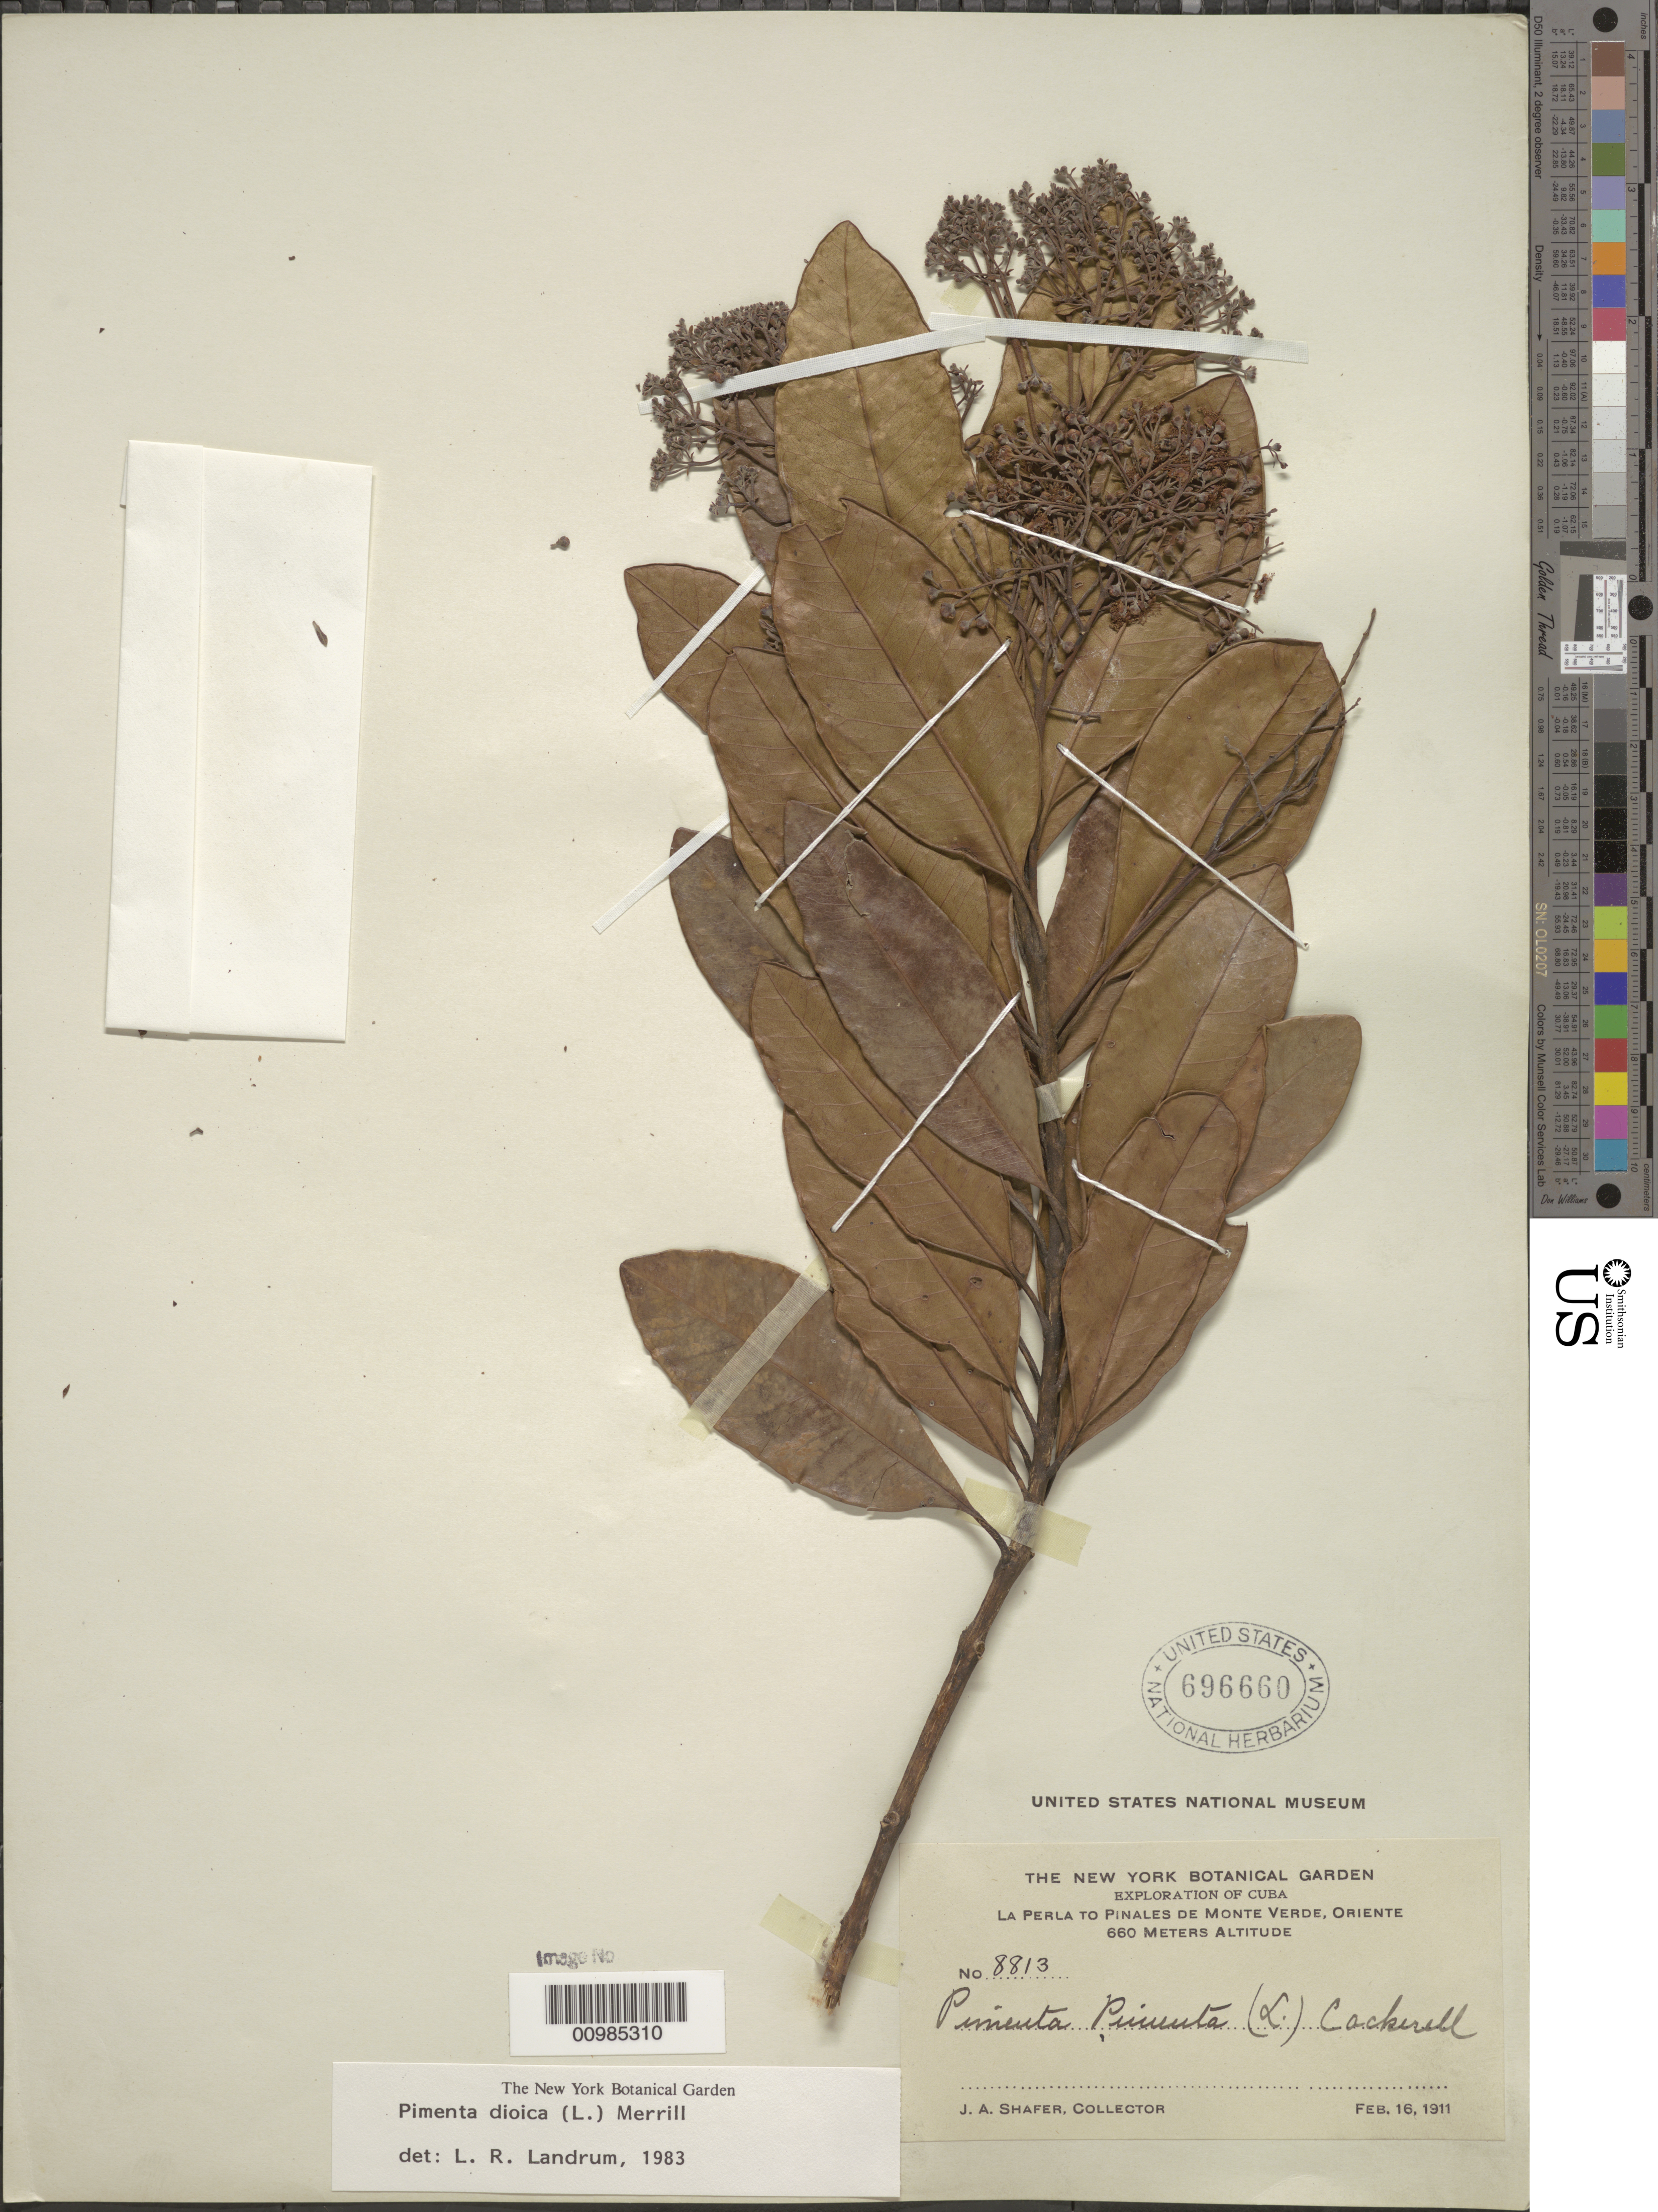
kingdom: Plantae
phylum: Tracheophyta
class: Magnoliopsida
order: Myrtales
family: Myrtaceae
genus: Pimenta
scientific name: Pimenta dioica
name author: (L.) Merr.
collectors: J. A. Shafer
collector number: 8813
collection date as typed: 16 Feb 1911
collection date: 1911-02-16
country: Cuba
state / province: Oriente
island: Cuba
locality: La Perla to Pinales de Monte Verde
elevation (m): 660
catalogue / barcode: US 696660